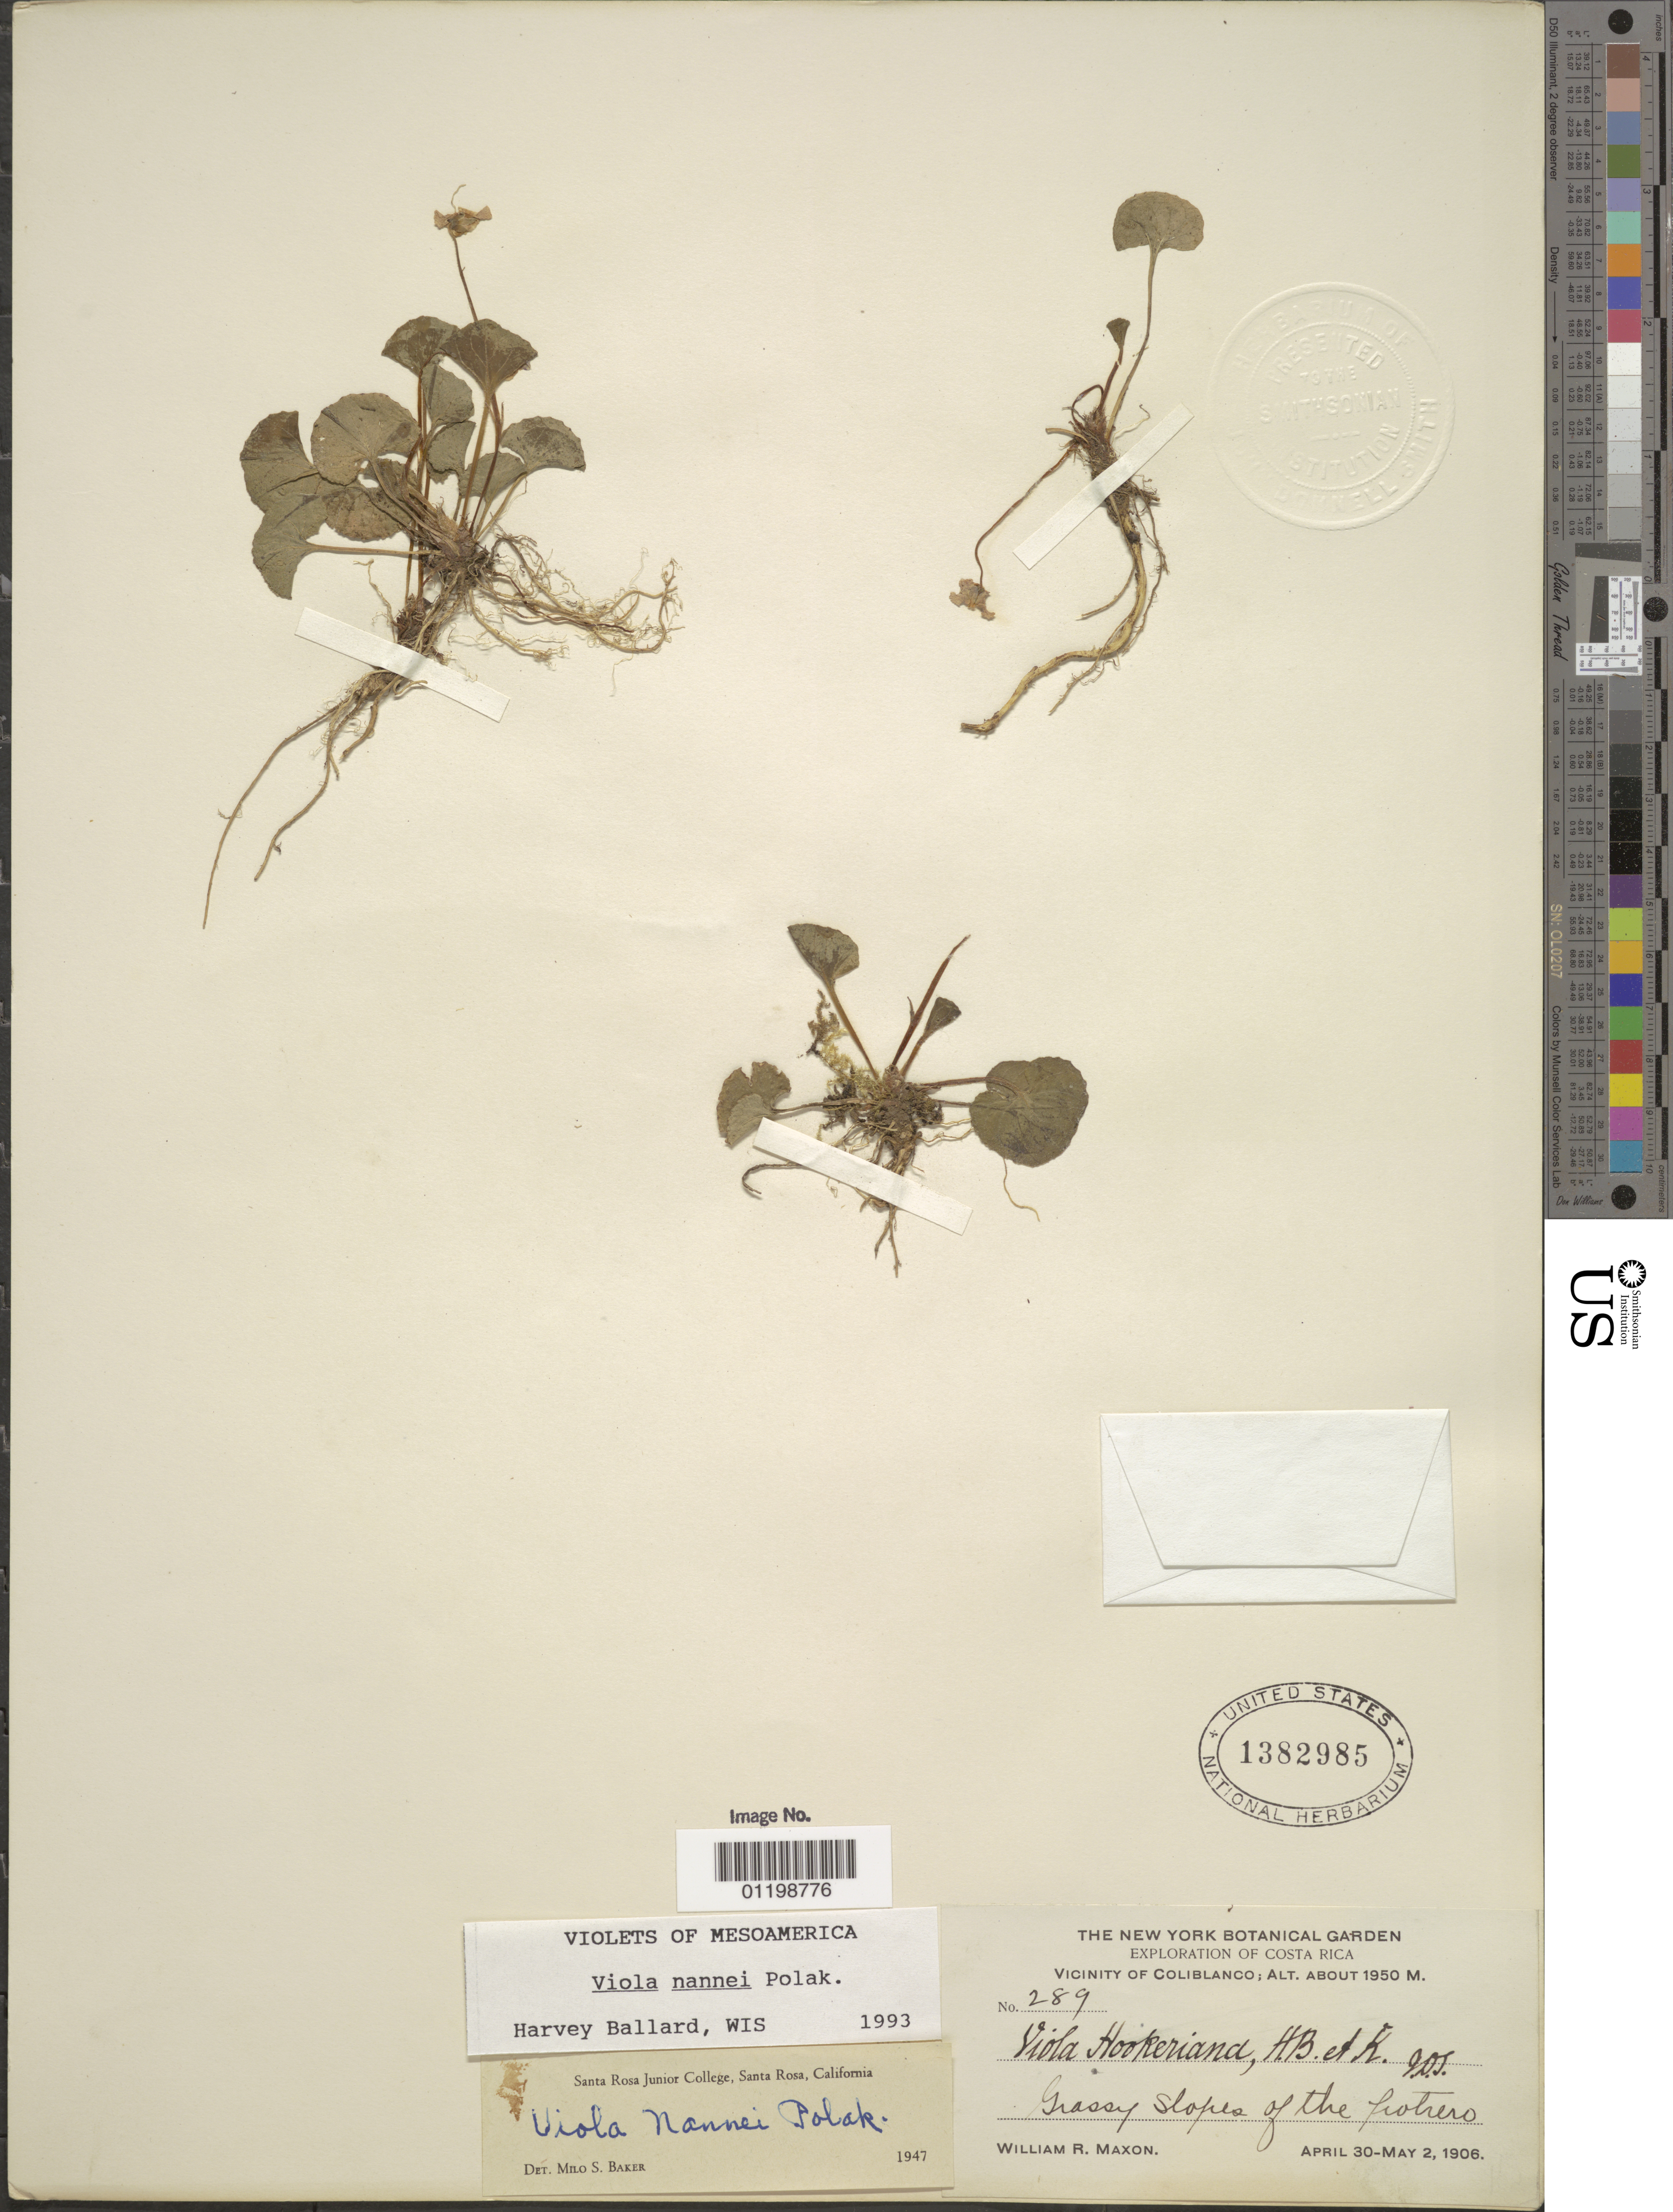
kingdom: Plantae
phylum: Tracheophyta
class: Magnoliopsida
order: Malpighiales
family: Violaceae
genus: Viola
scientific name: Viola nannei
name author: Polák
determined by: Ballard, Harvey E.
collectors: W. R. Maxon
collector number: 289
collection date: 1906-04-30/1906-05-02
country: Costa Rica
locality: Vicinity of Coliblanco.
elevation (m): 1950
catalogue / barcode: US 1382985